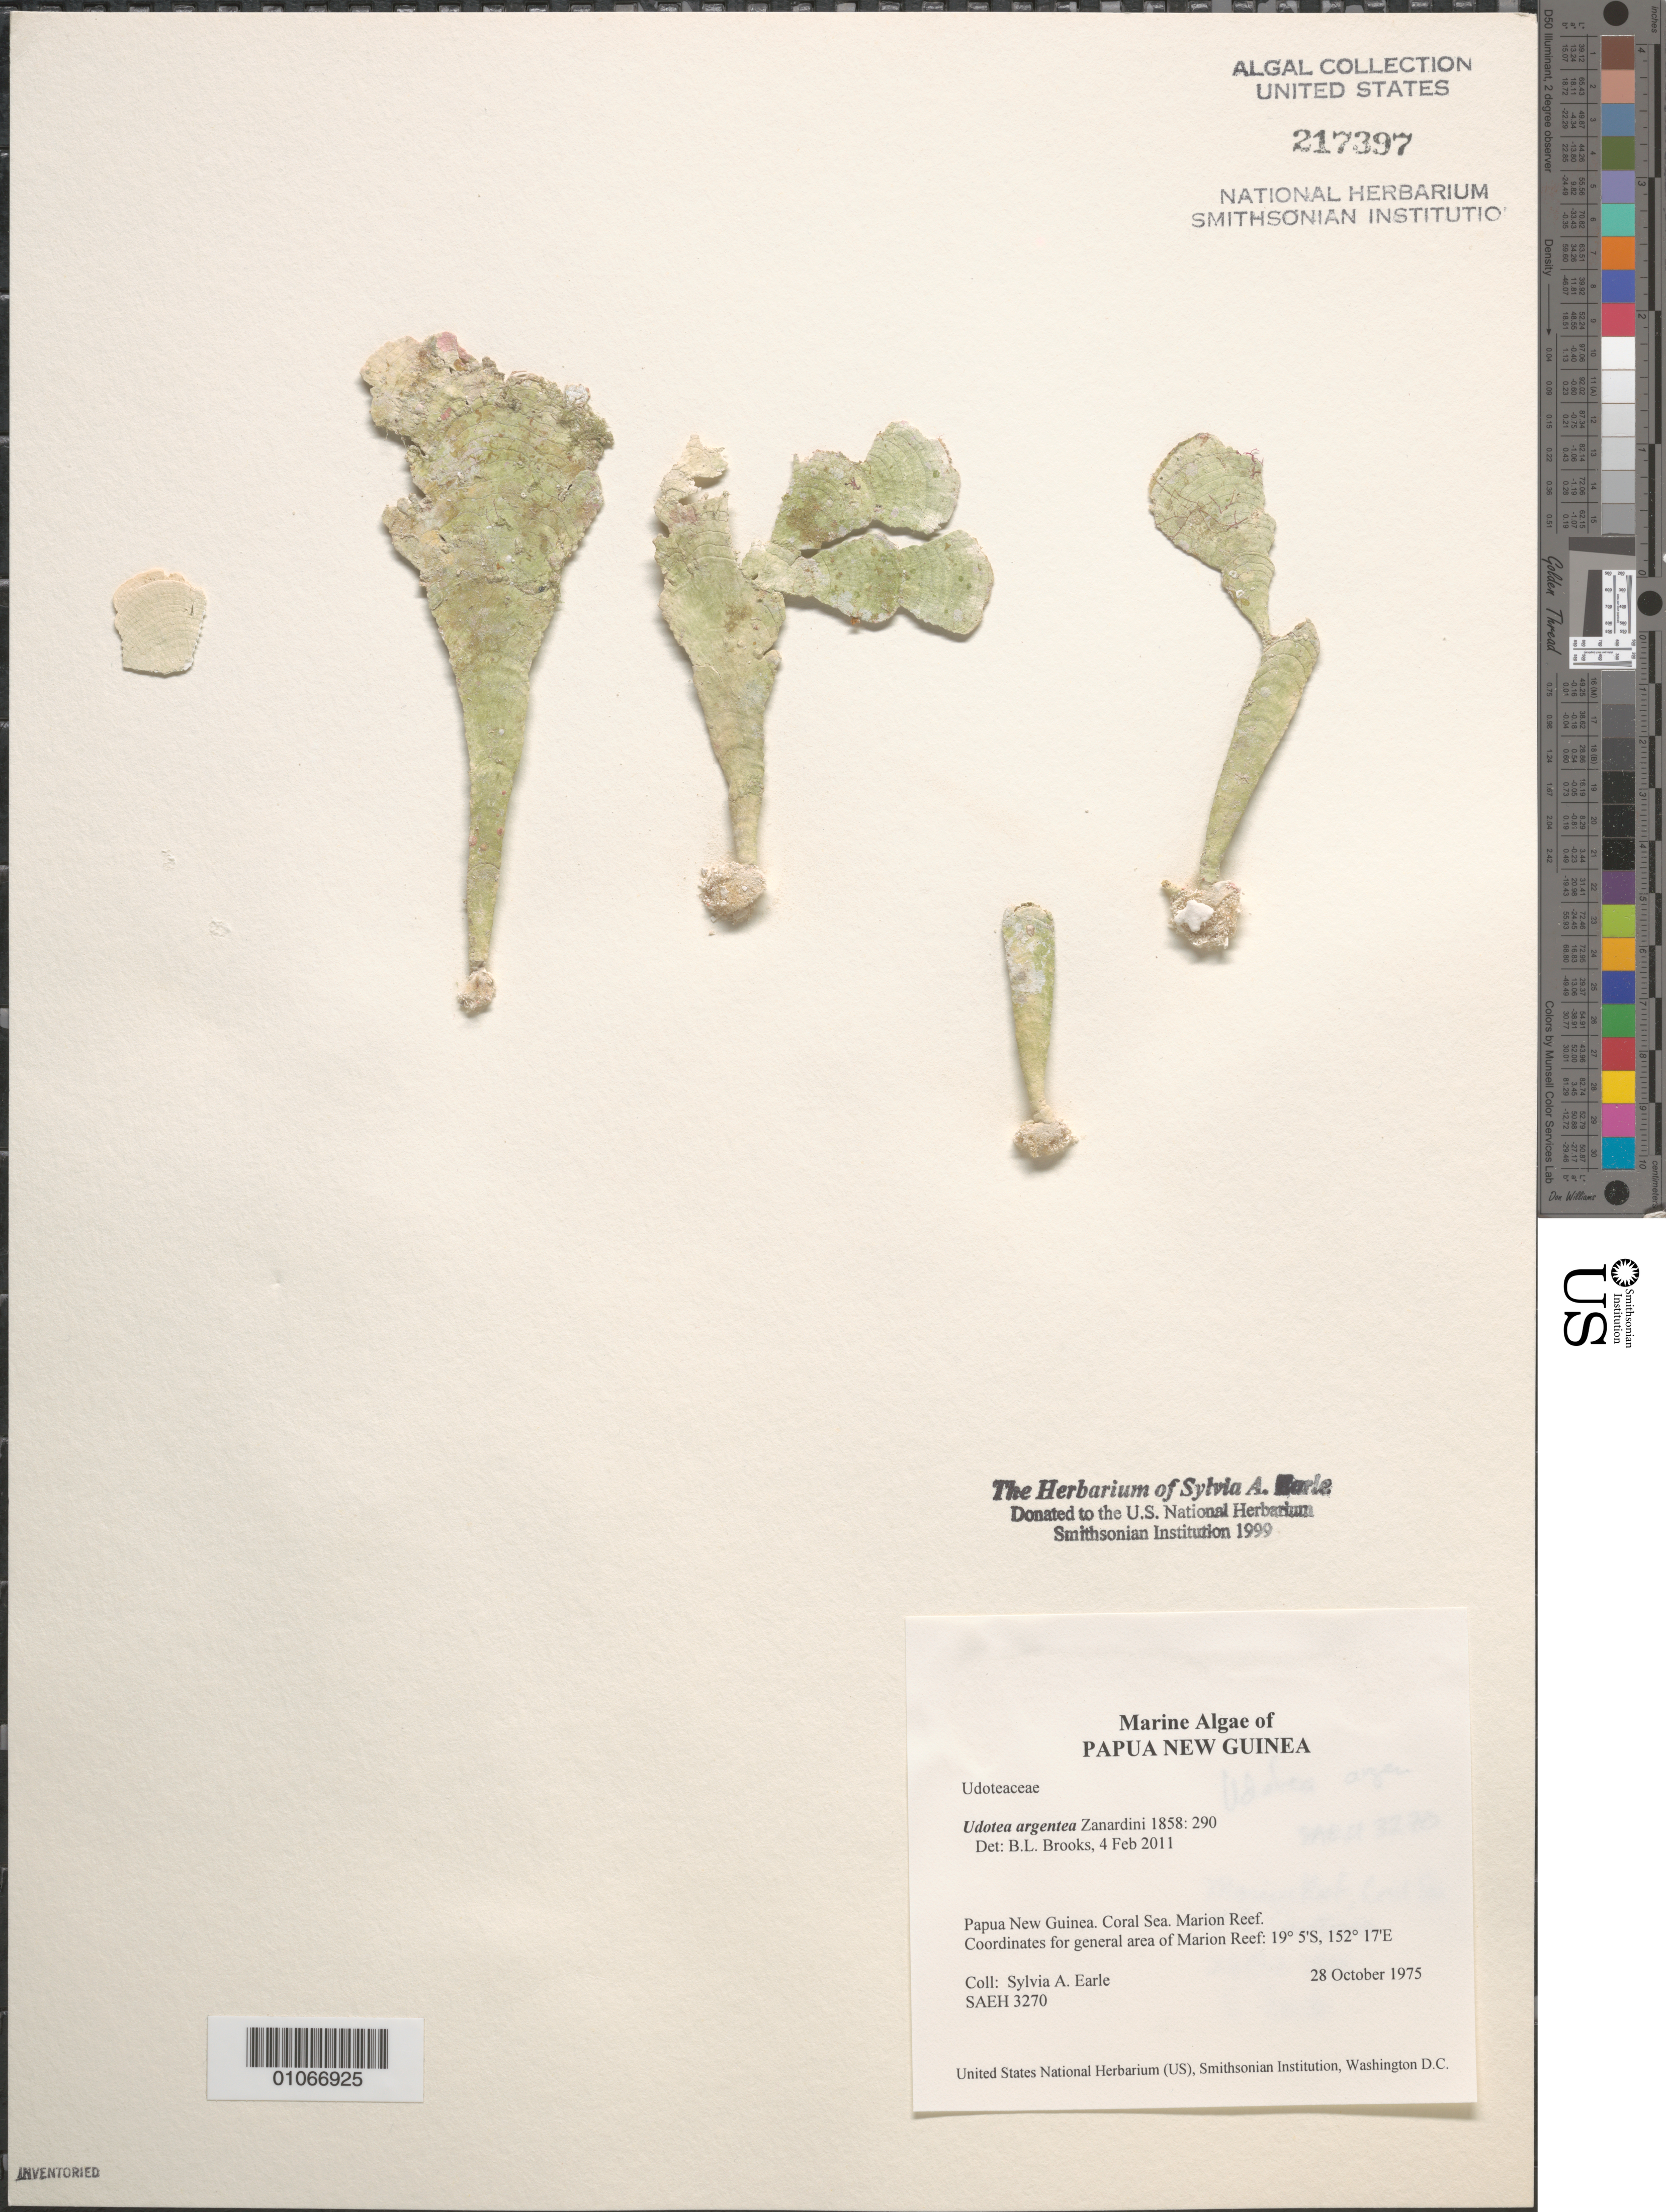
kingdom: Plantae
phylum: Chlorophyta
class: Ulvophyceae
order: Bryopsidales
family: Udoteaceae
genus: Udotea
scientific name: Udotea argentea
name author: Zanardini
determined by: Brooks, B. L., (BOT), Smithsonian Institution - National Museum of Natural History (UNITED STATES)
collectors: S. A. Earle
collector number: SAEH 3270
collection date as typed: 28 Oct 1975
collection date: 1975-10-28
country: Australia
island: Marion Reef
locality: Coral Sea, Marion Reef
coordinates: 19 5'S, 152 17'E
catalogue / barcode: US 217397